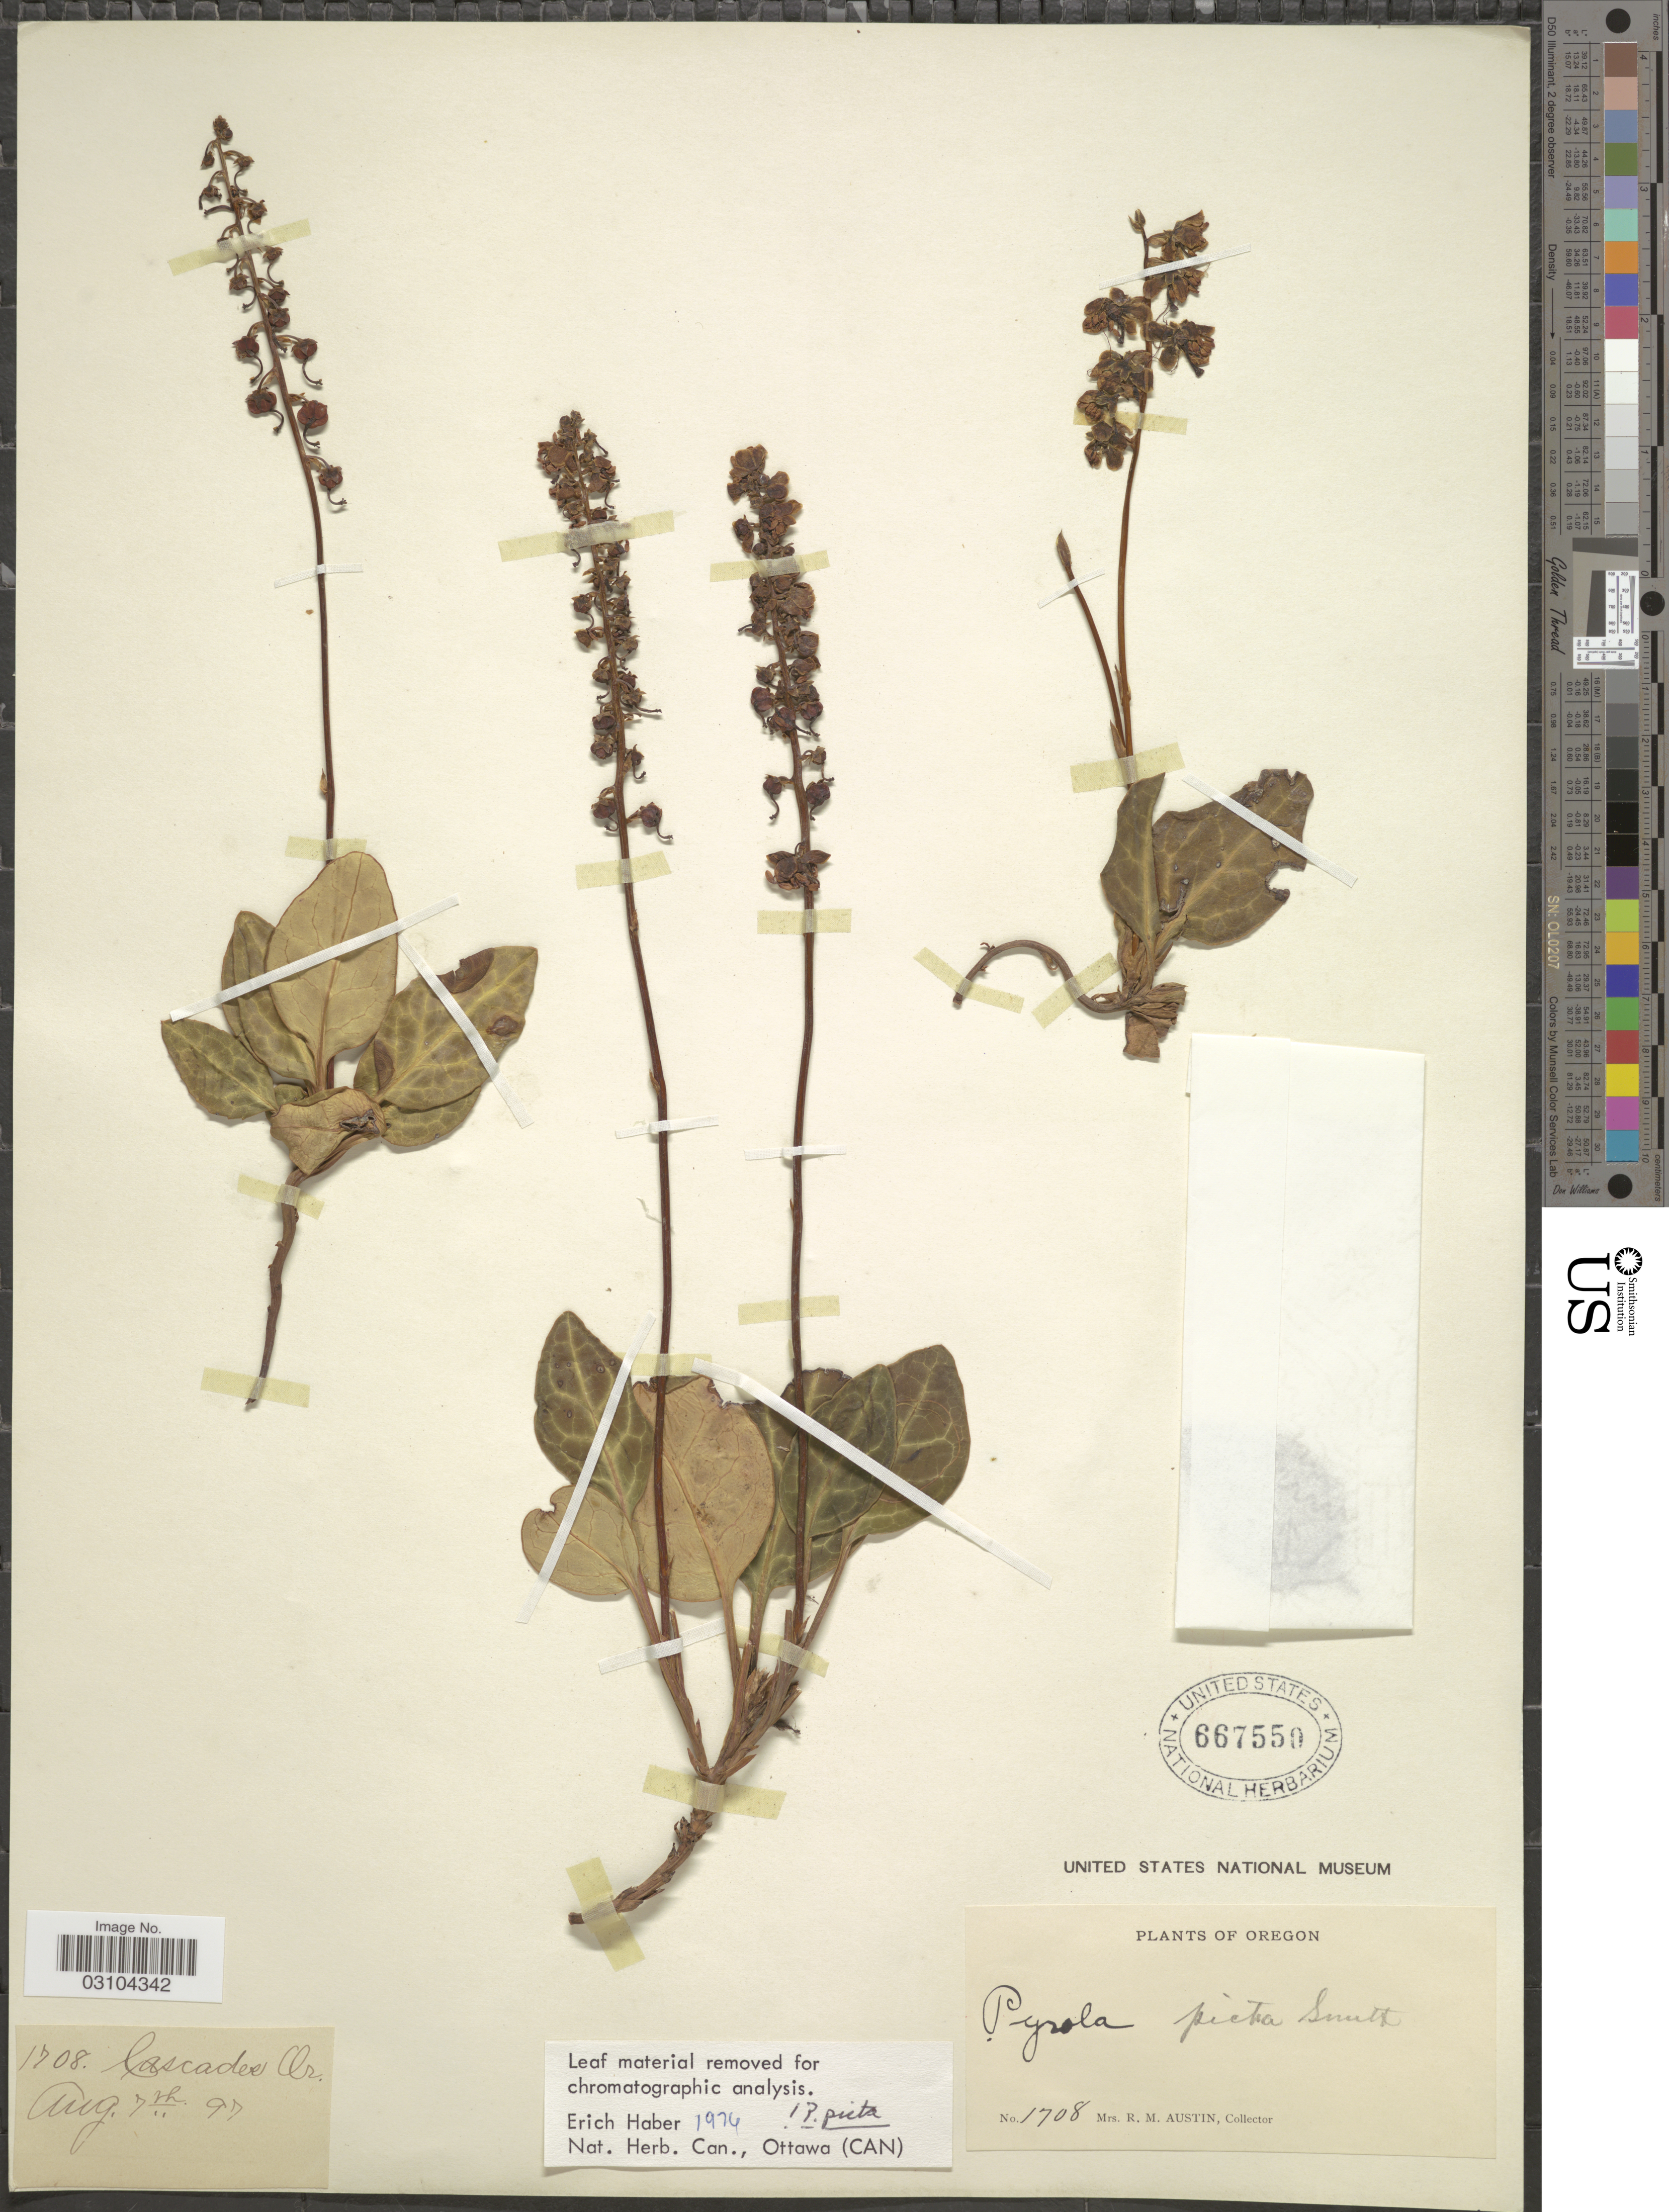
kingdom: Plantae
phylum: Tracheophyta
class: Magnoliopsida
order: Ericales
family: Ericaceae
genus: Pyrola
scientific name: Pyrola picta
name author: Sm. in Rees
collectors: R. Austin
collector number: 1708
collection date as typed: Transcribed d/m/y: 7/8/97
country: United States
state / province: Oregon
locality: Cascades Cr.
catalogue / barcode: US 667550